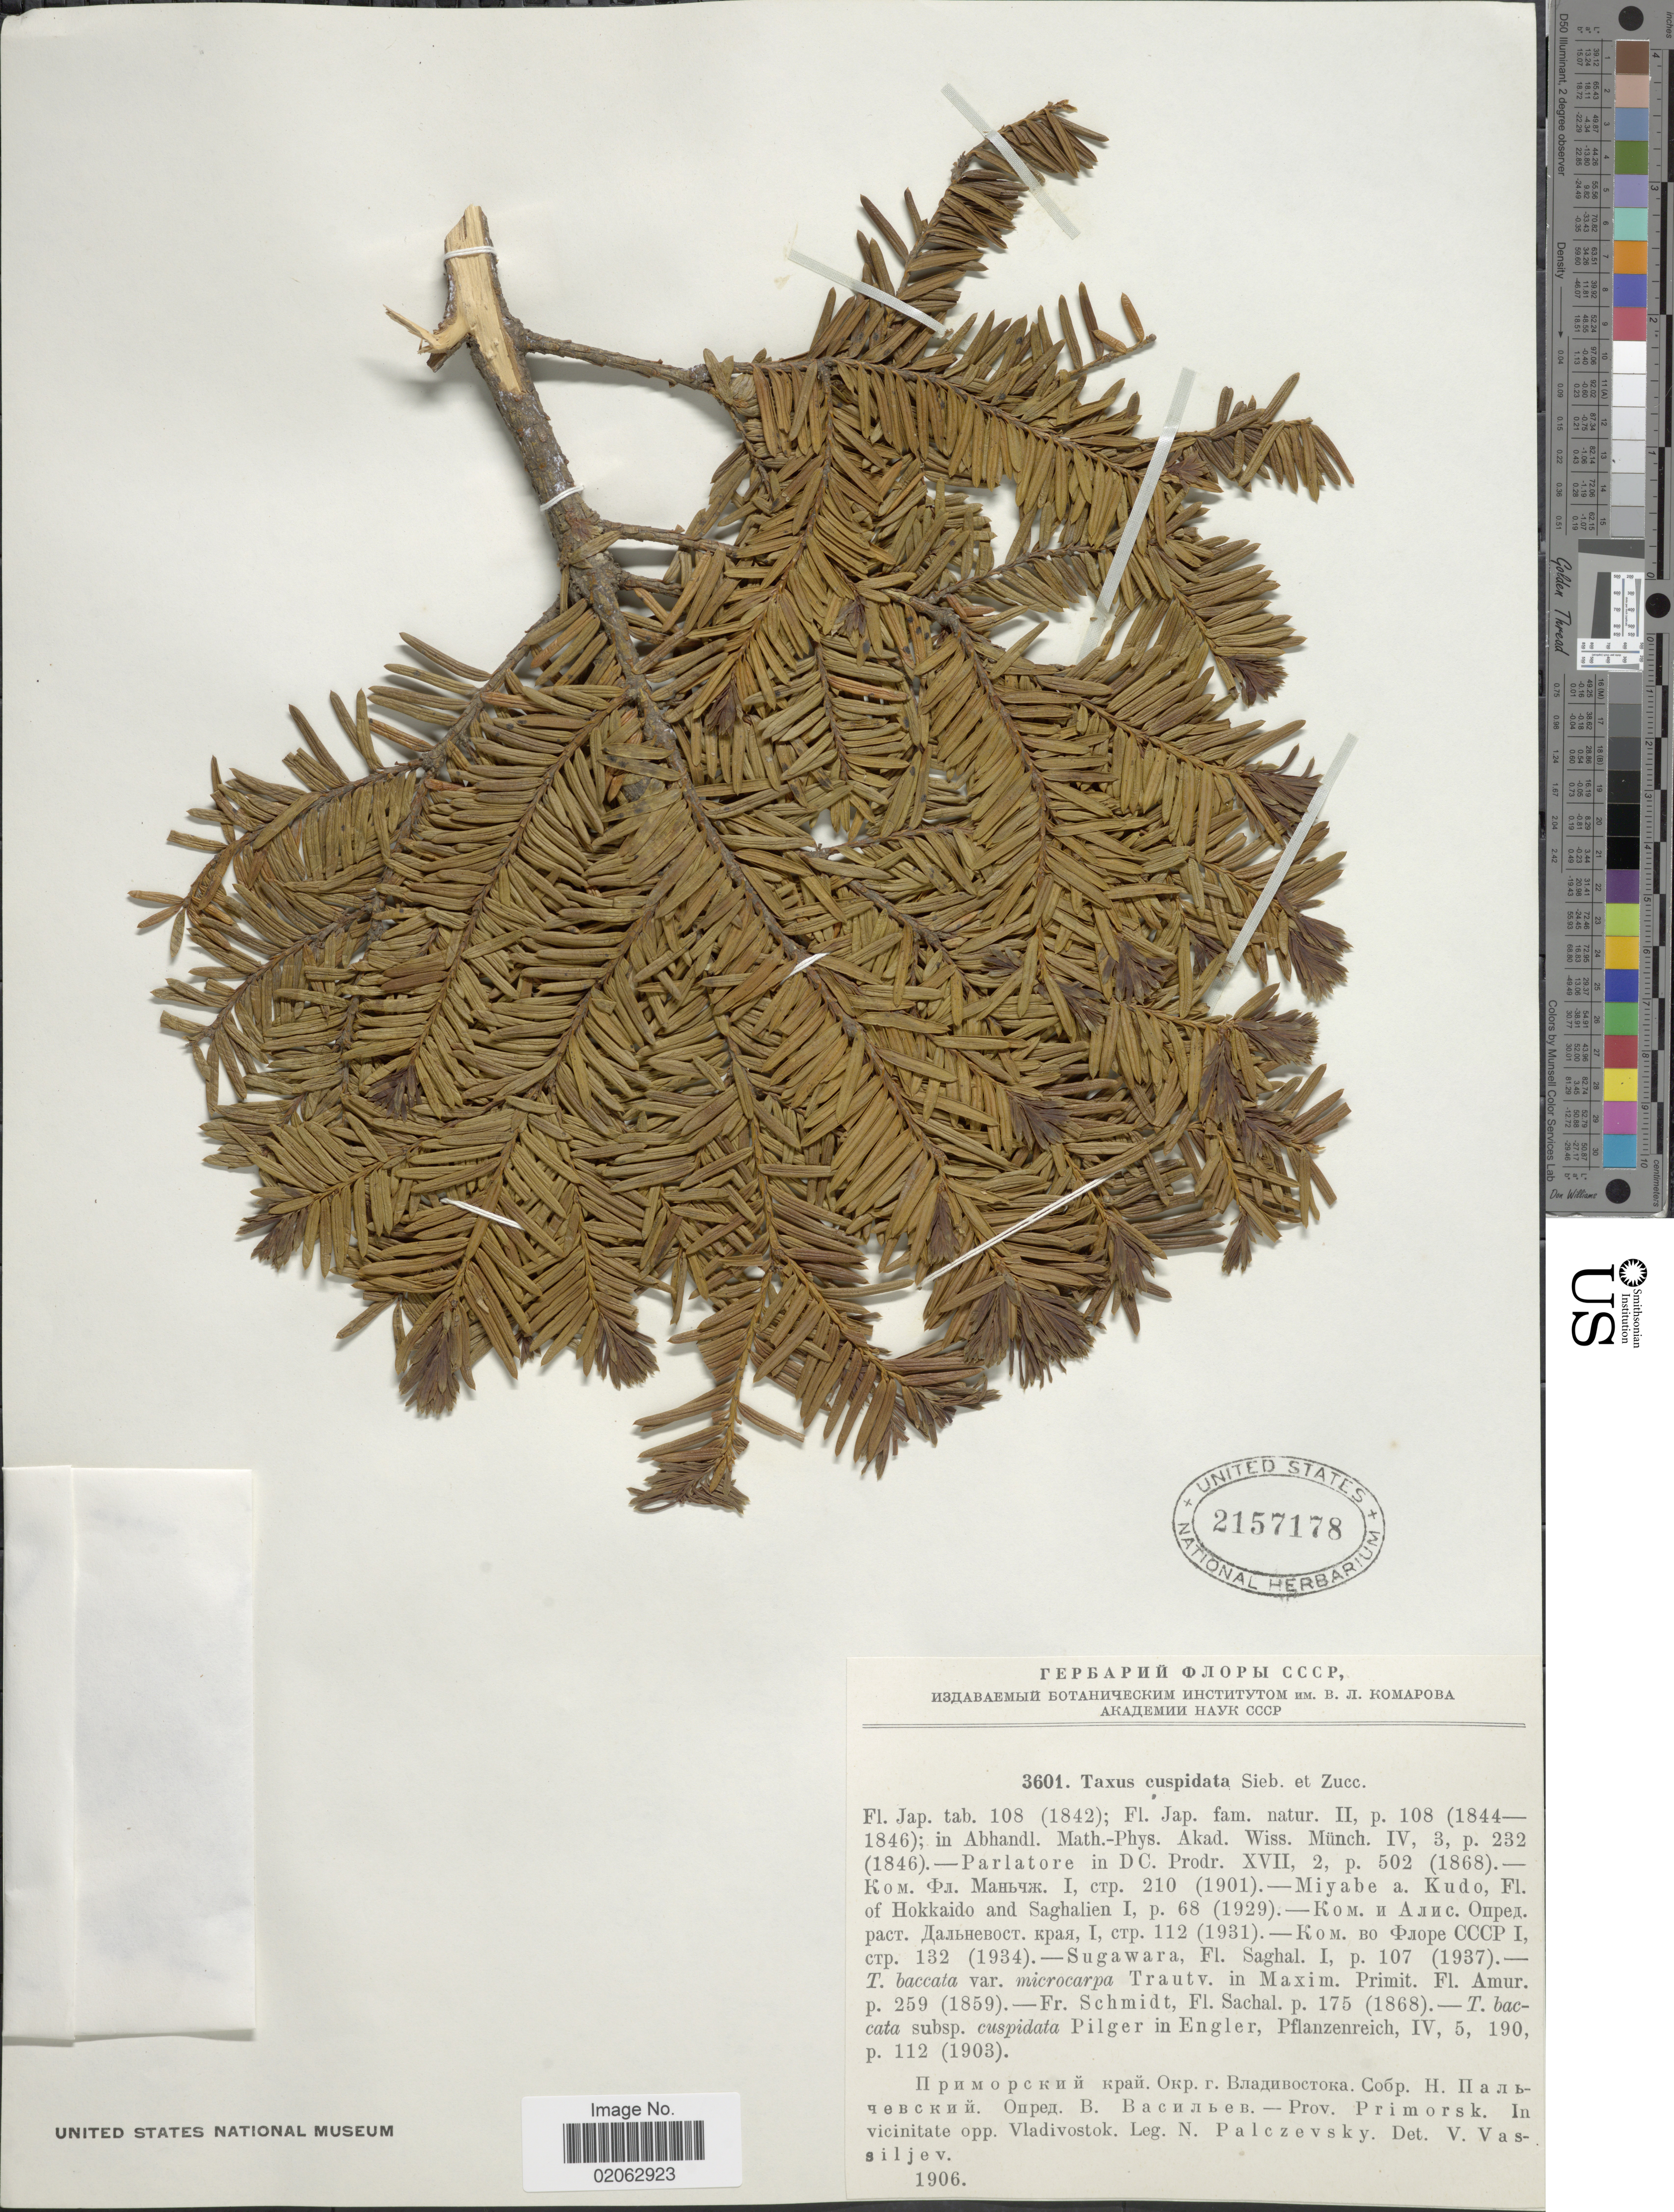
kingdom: Plantae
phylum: Tracheophyta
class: Pinopsida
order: Pinales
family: Taxaceae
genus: Taxus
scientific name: Taxus cuspidata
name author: Siebert & Zucc.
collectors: N. Palczevsky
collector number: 3601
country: Russian Federation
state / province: St. Petersburg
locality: Prov. Primorsk, in vicinitate opp. Vladivostok.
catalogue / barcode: US 2157178